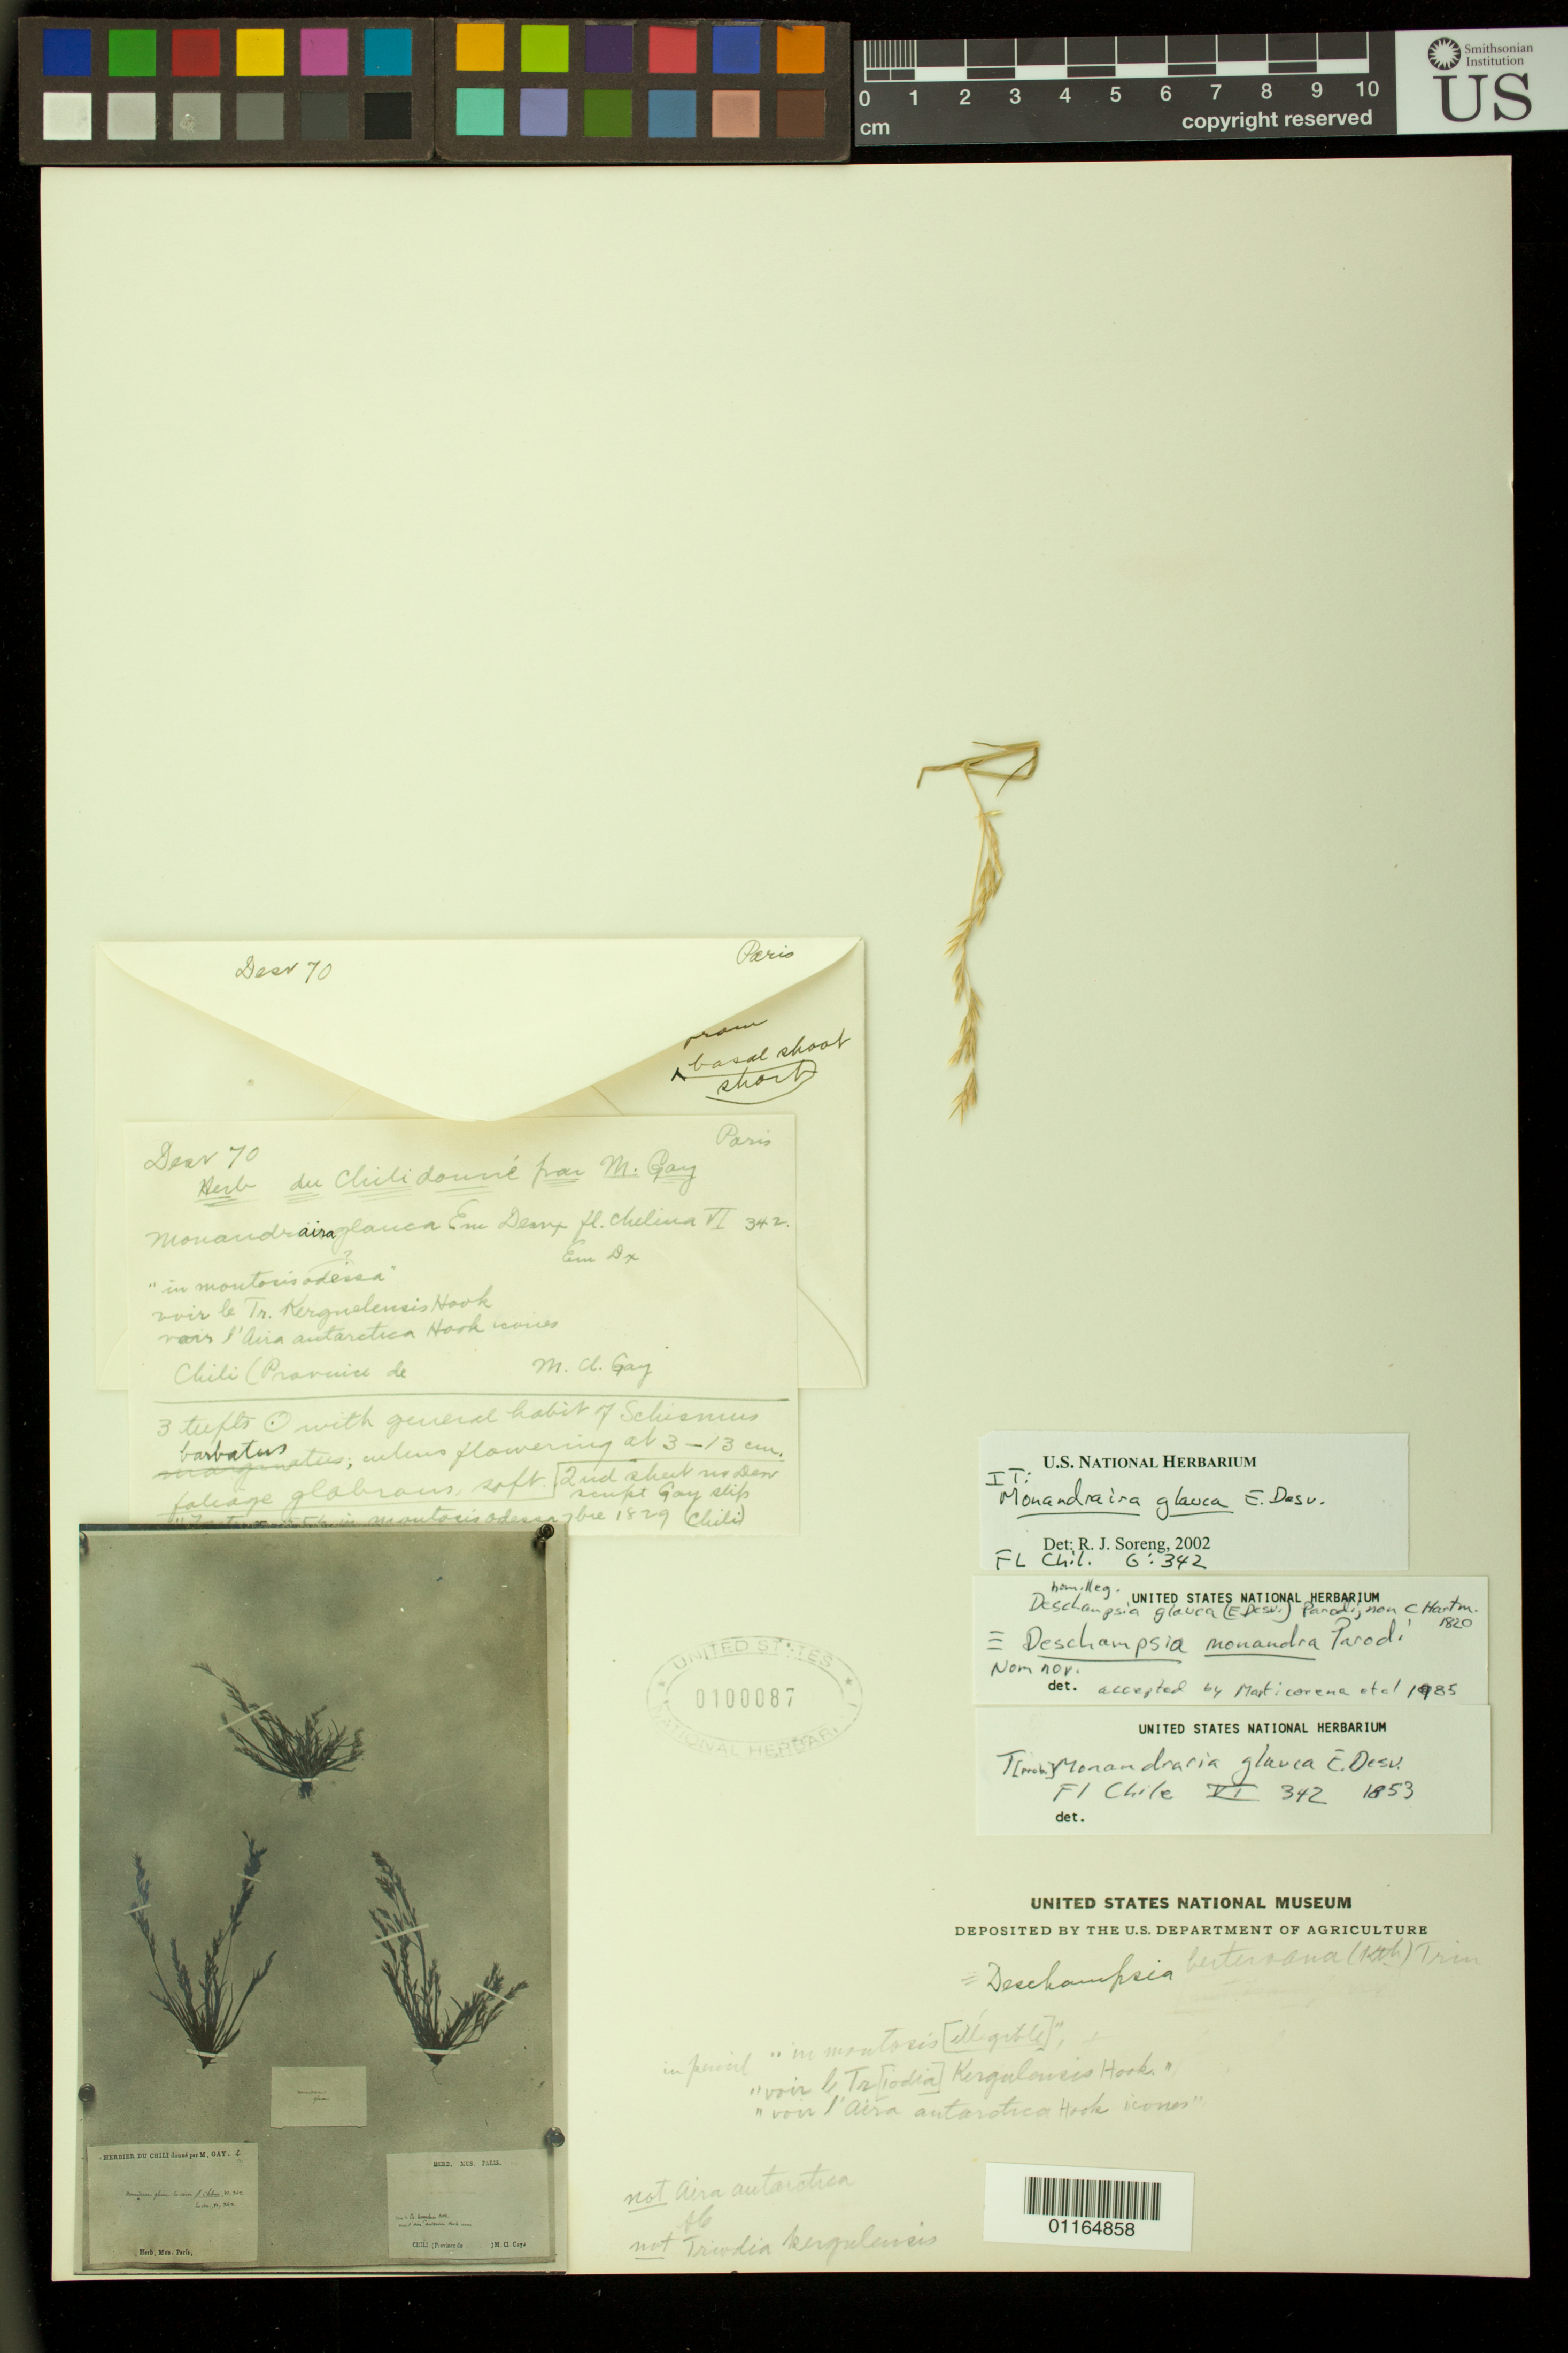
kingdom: Plantae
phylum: Tracheophyta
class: Liliopsida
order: Poales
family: Poaceae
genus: Monandraira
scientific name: Monandraira glauca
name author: É. Desv.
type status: Type Collection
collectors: M. Gay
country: Chile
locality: in montosis odessa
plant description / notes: Photograph and fragmentary material of type specimen ex herb. Paris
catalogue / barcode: US 100087